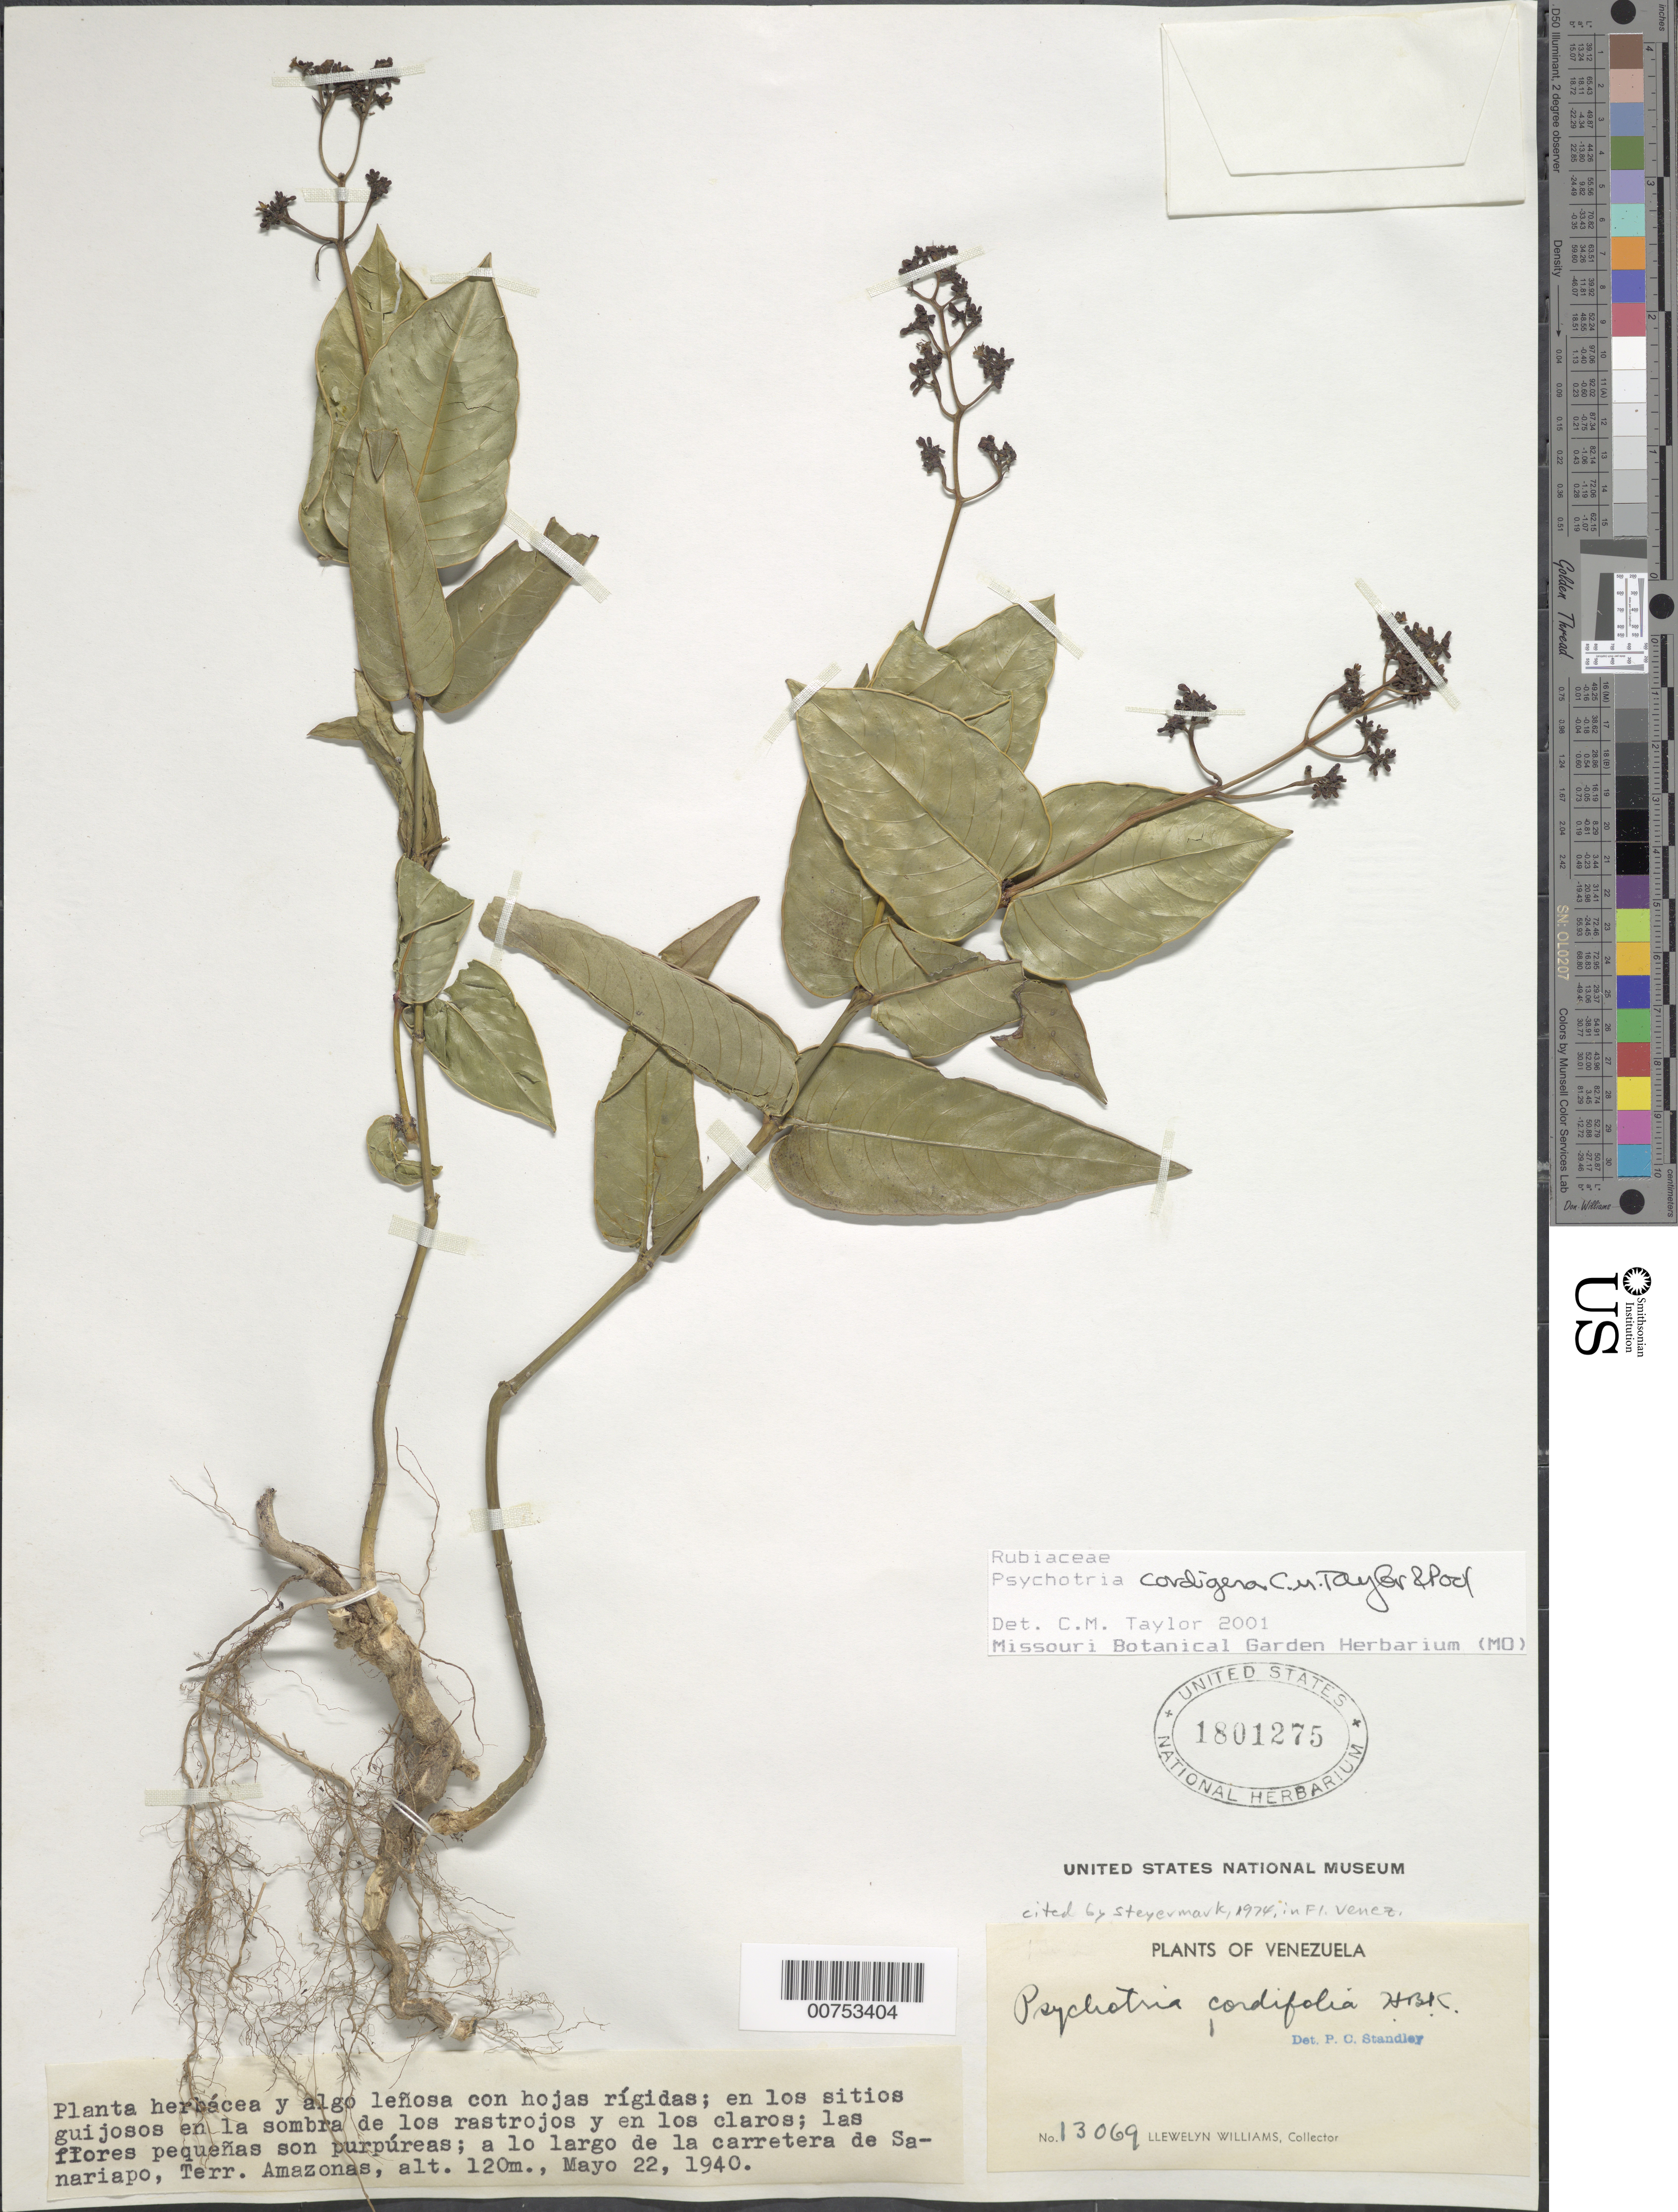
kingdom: Plantae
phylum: Tracheophyta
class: Magnoliopsida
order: Gentianales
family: Rubiaceae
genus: Psychotria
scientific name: Psychotria cornigera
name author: Benth.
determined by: Taylor, Charlotte M.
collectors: Ll. Williams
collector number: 13069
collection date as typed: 22-May-40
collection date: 1940-05-22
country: Venezuela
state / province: Amazonas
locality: Río Sanariapo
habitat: Largo de la carretera; en los sitios guijosos en la sombra de los rastrojos y en los claros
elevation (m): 120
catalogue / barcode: US 1801275